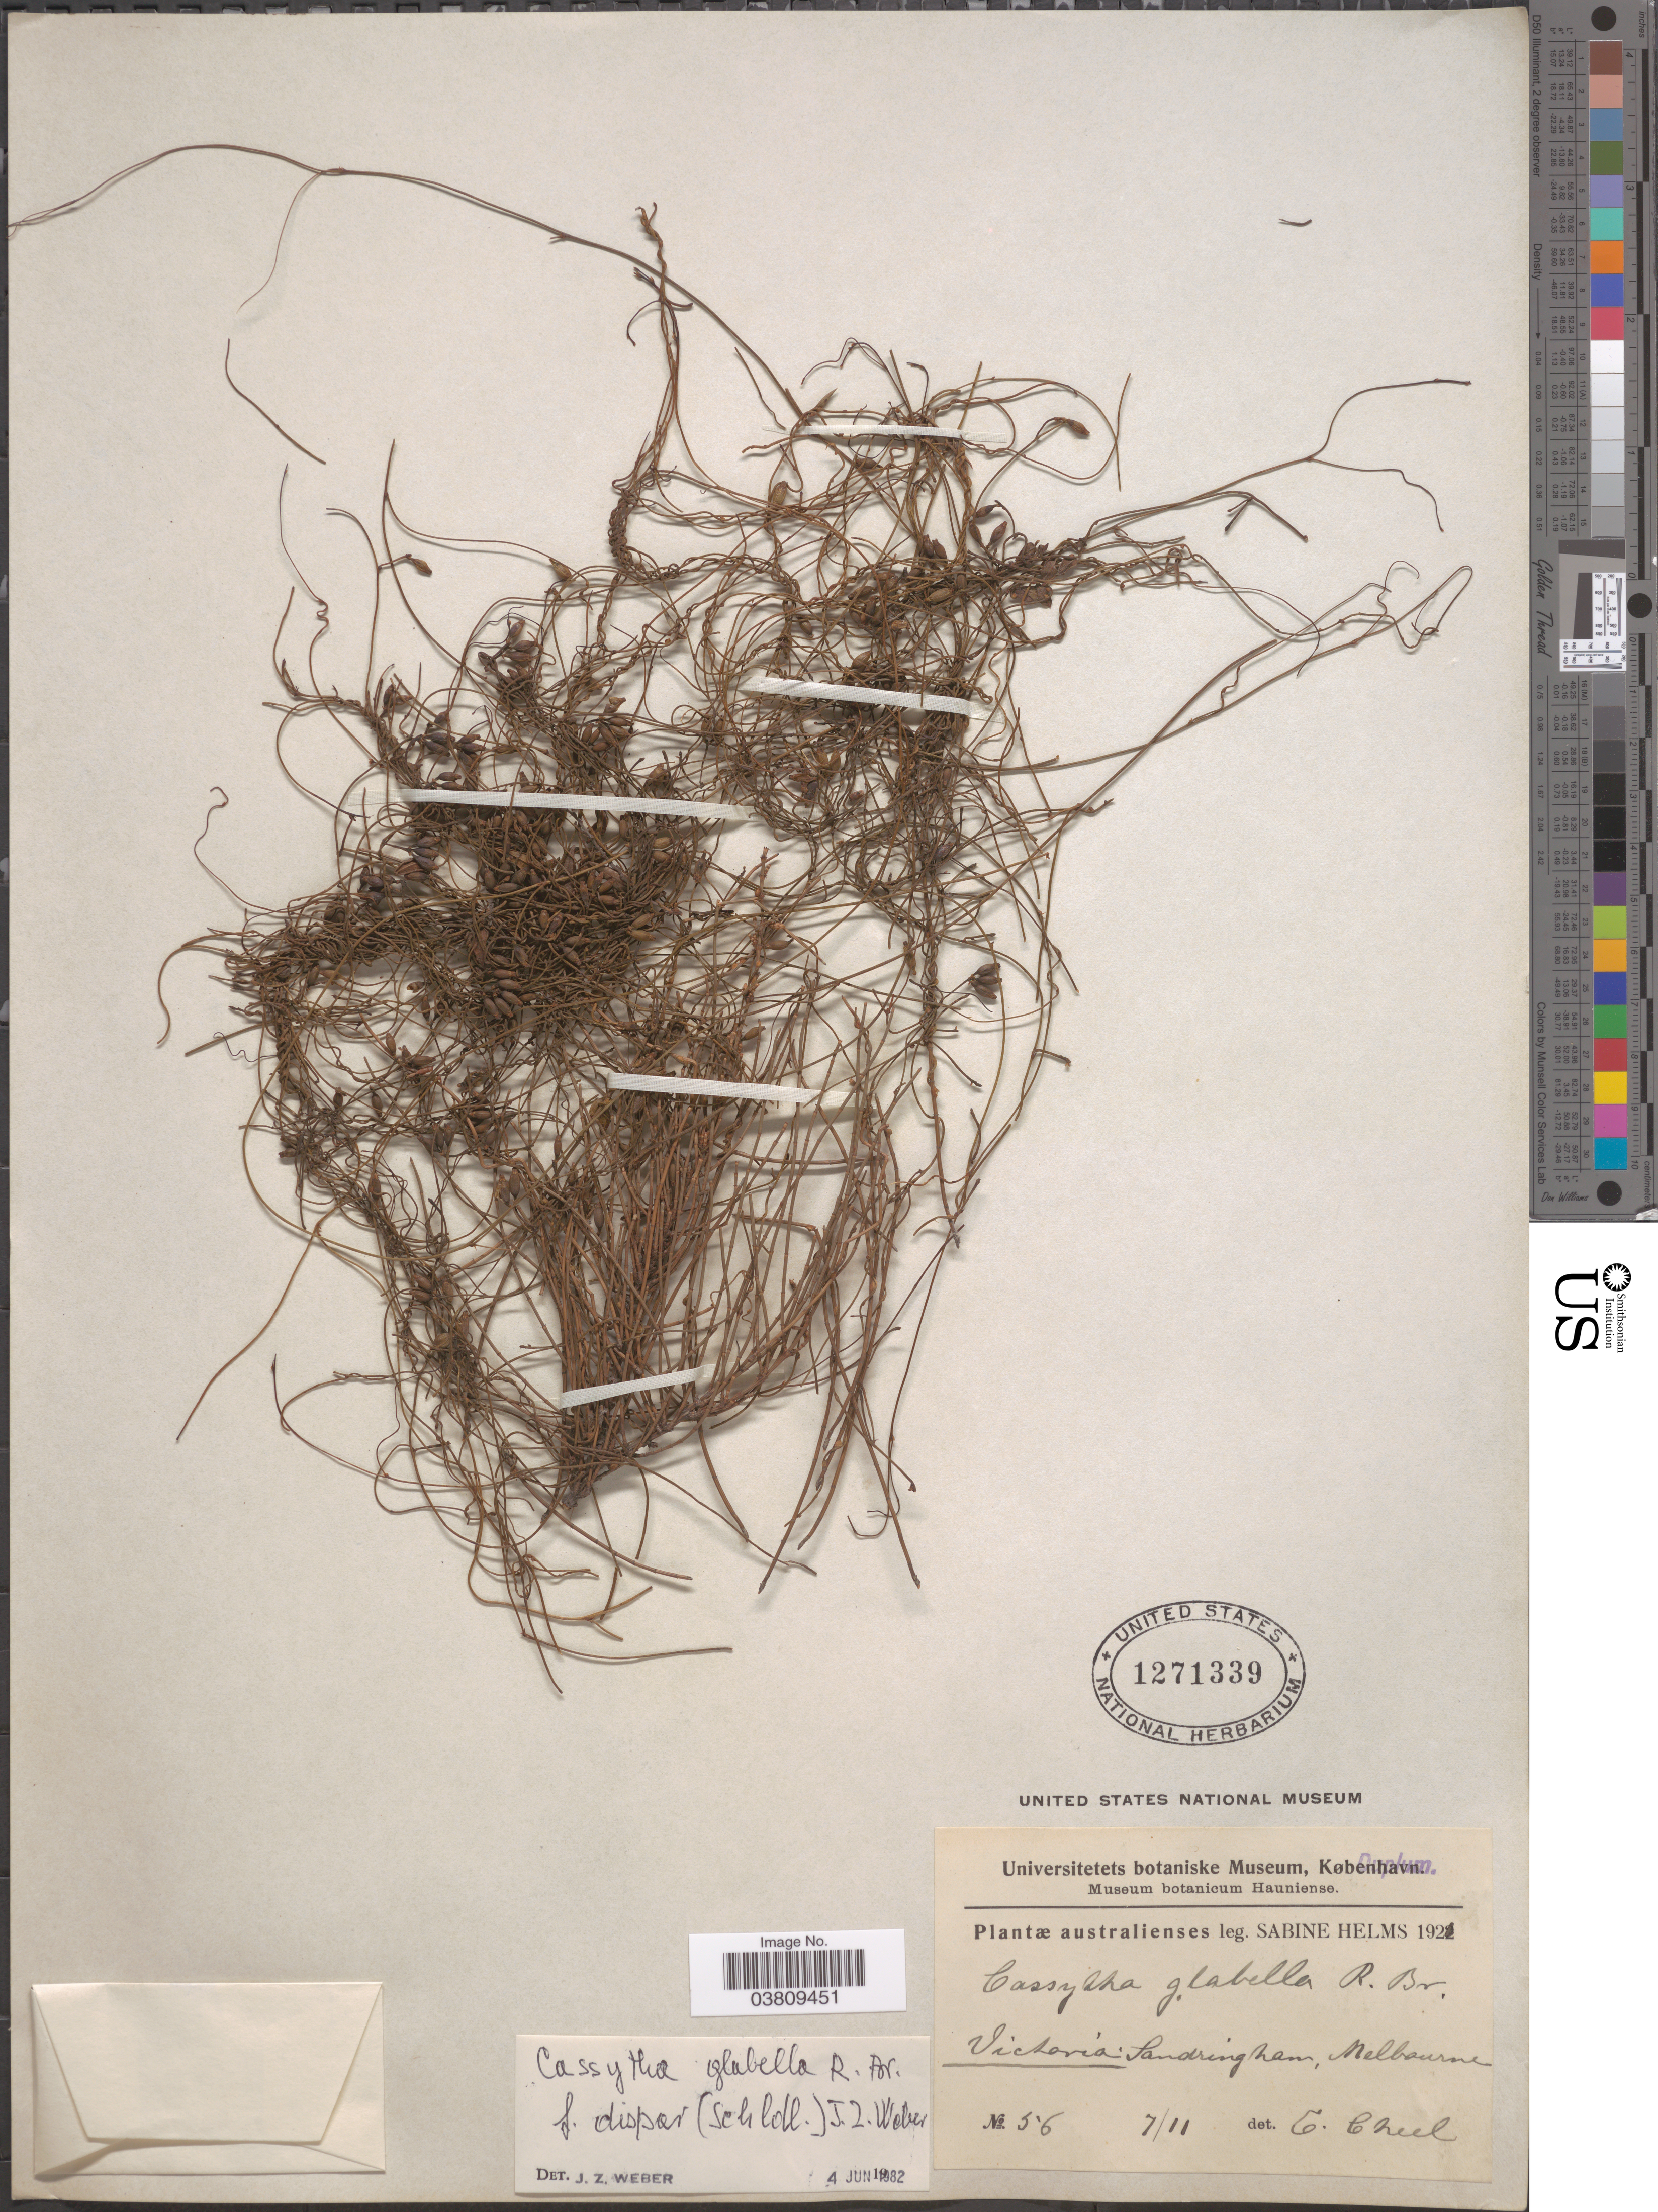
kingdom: Plantae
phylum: Tracheophyta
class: Magnoliopsida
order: Laurales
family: Lauraceae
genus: Cassytha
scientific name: Cassytha glabella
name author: R. Br.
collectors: S. Helms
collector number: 56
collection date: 1921-11-07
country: Australia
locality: Australienses. Victoria: Sandringham, Melbourne.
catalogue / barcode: US 1271339